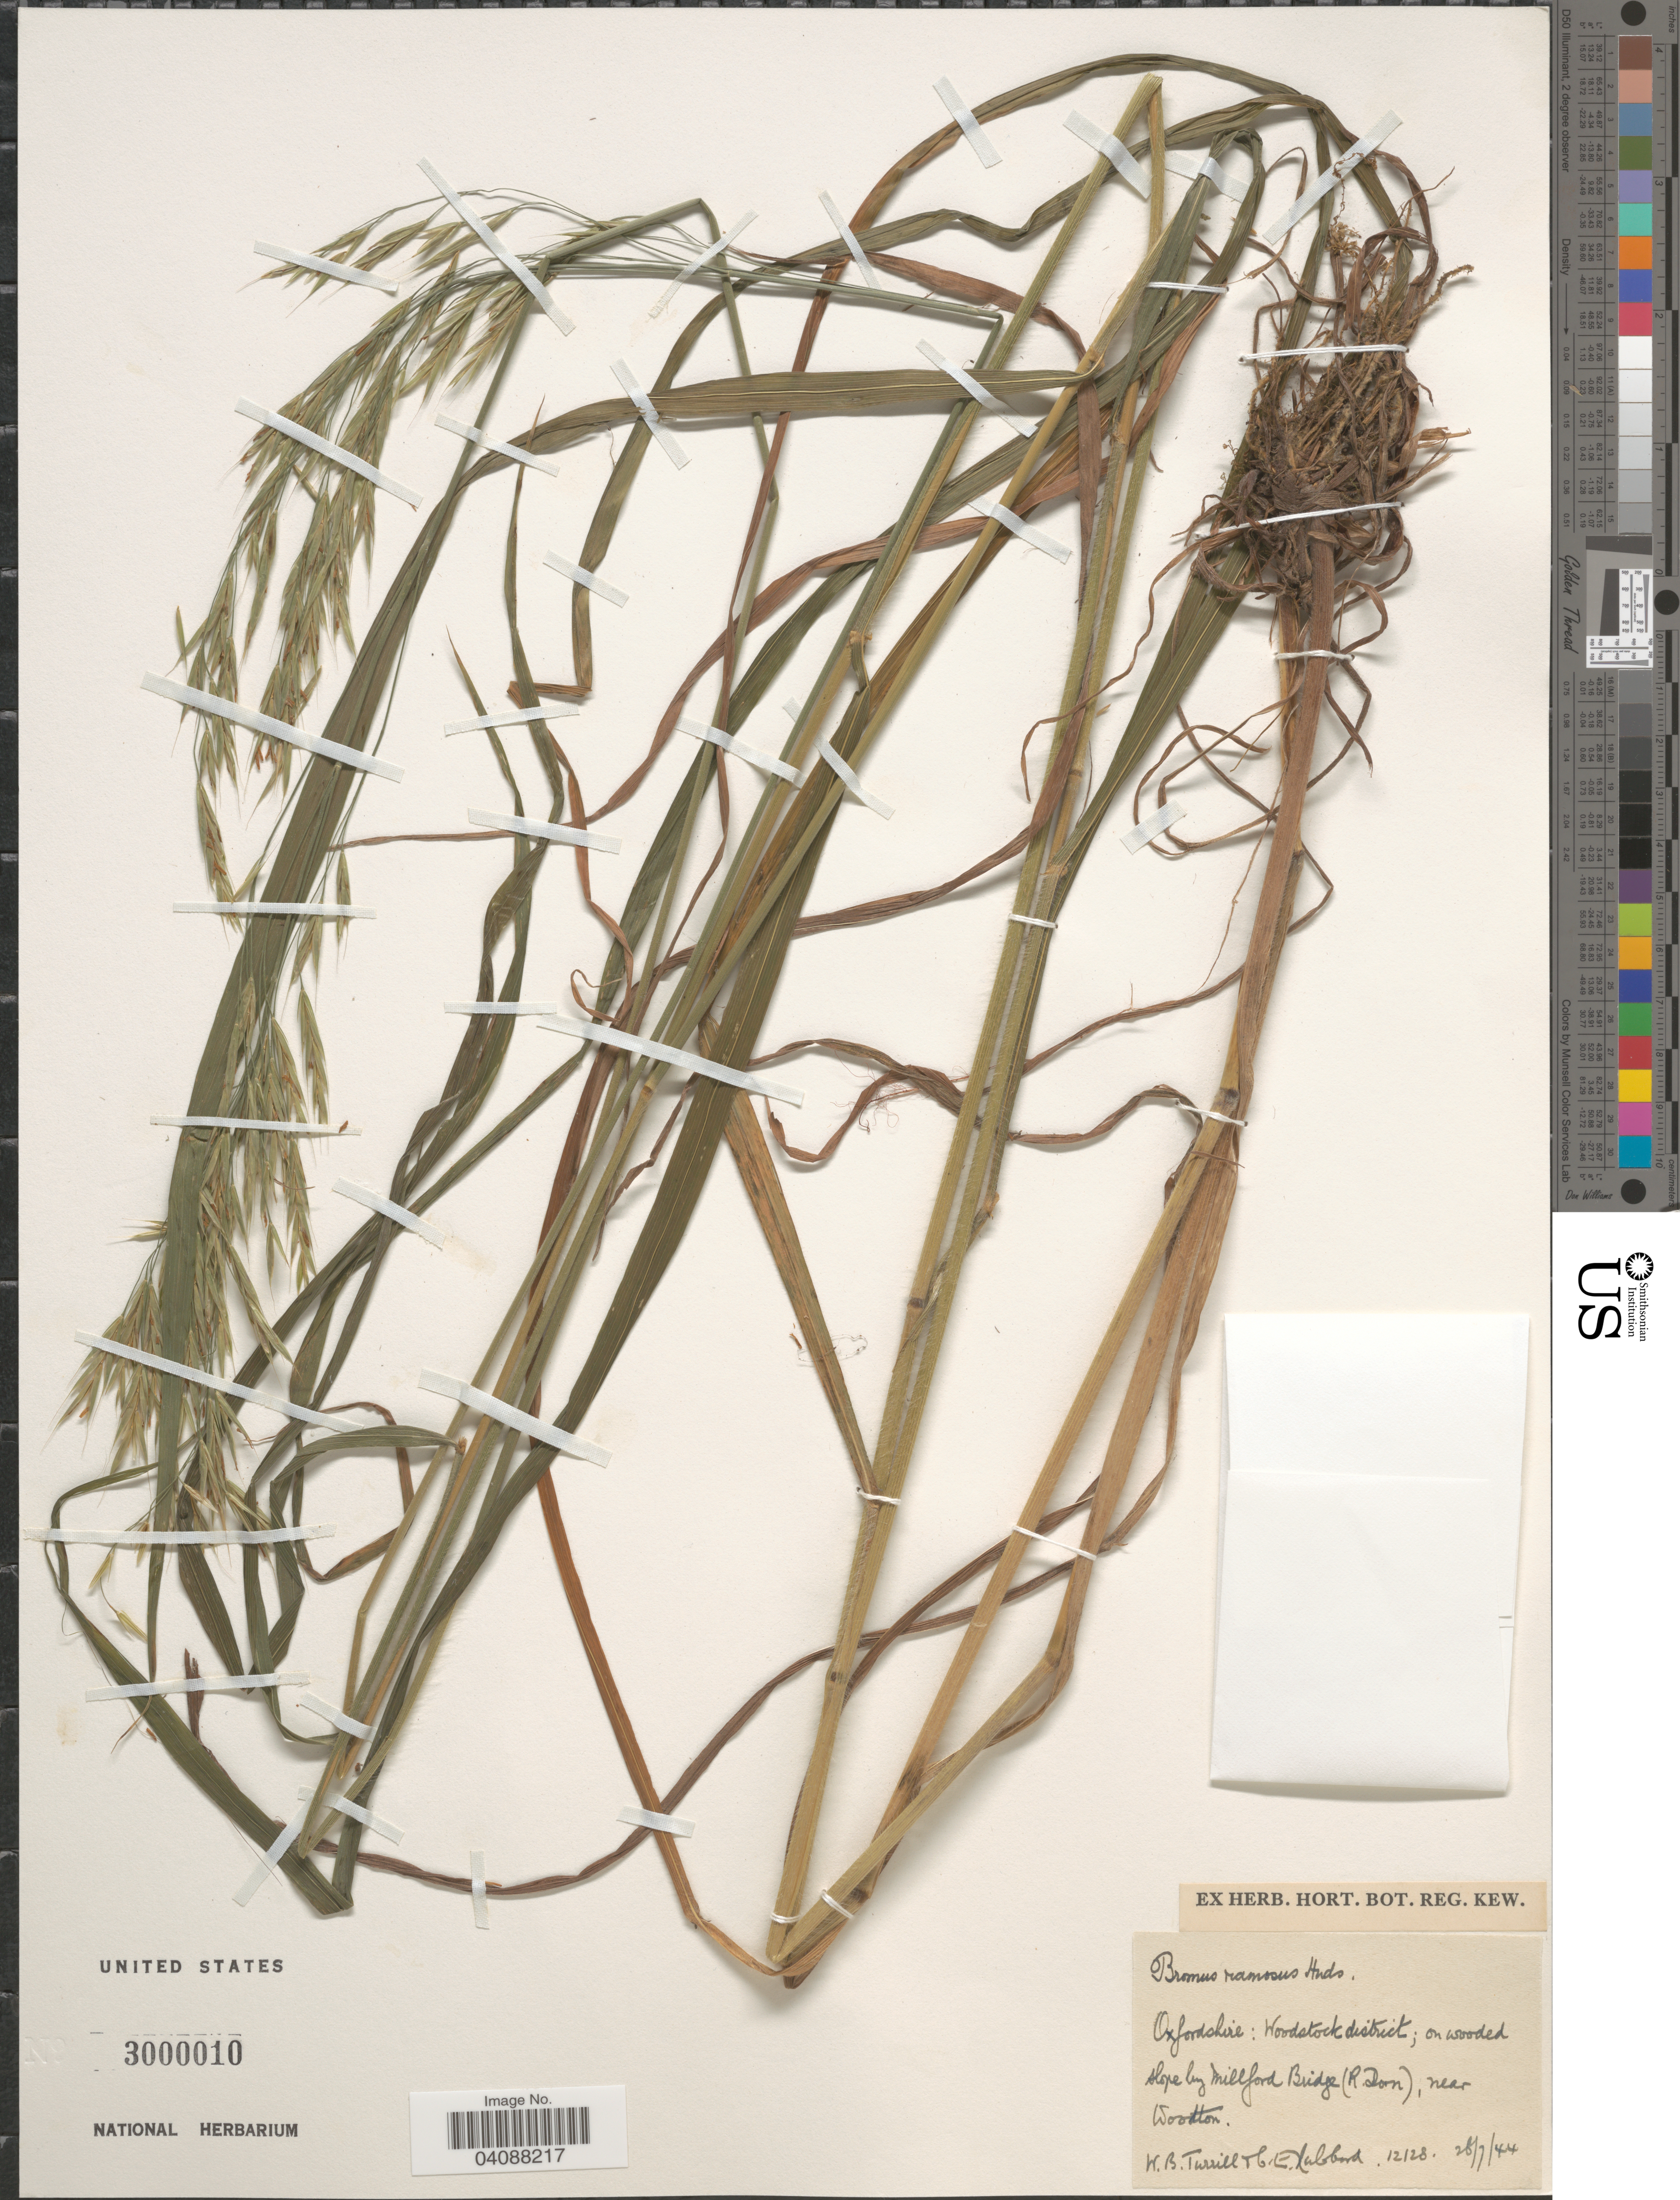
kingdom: Plantae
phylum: Tracheophyta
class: Liliopsida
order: Poales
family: Poaceae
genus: Bromus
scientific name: Bromus ramosus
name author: Huds.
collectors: W. B. Turrill & C. E. Hubbard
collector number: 12128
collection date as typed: Transcribed d/m/y: 28/7/44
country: United Kingdom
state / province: England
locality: Oxfordshire: Woodstock district; on wooded slope by Millford Bridge (R. Dorn [interpreted]); near Wootton.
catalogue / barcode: US 3000010